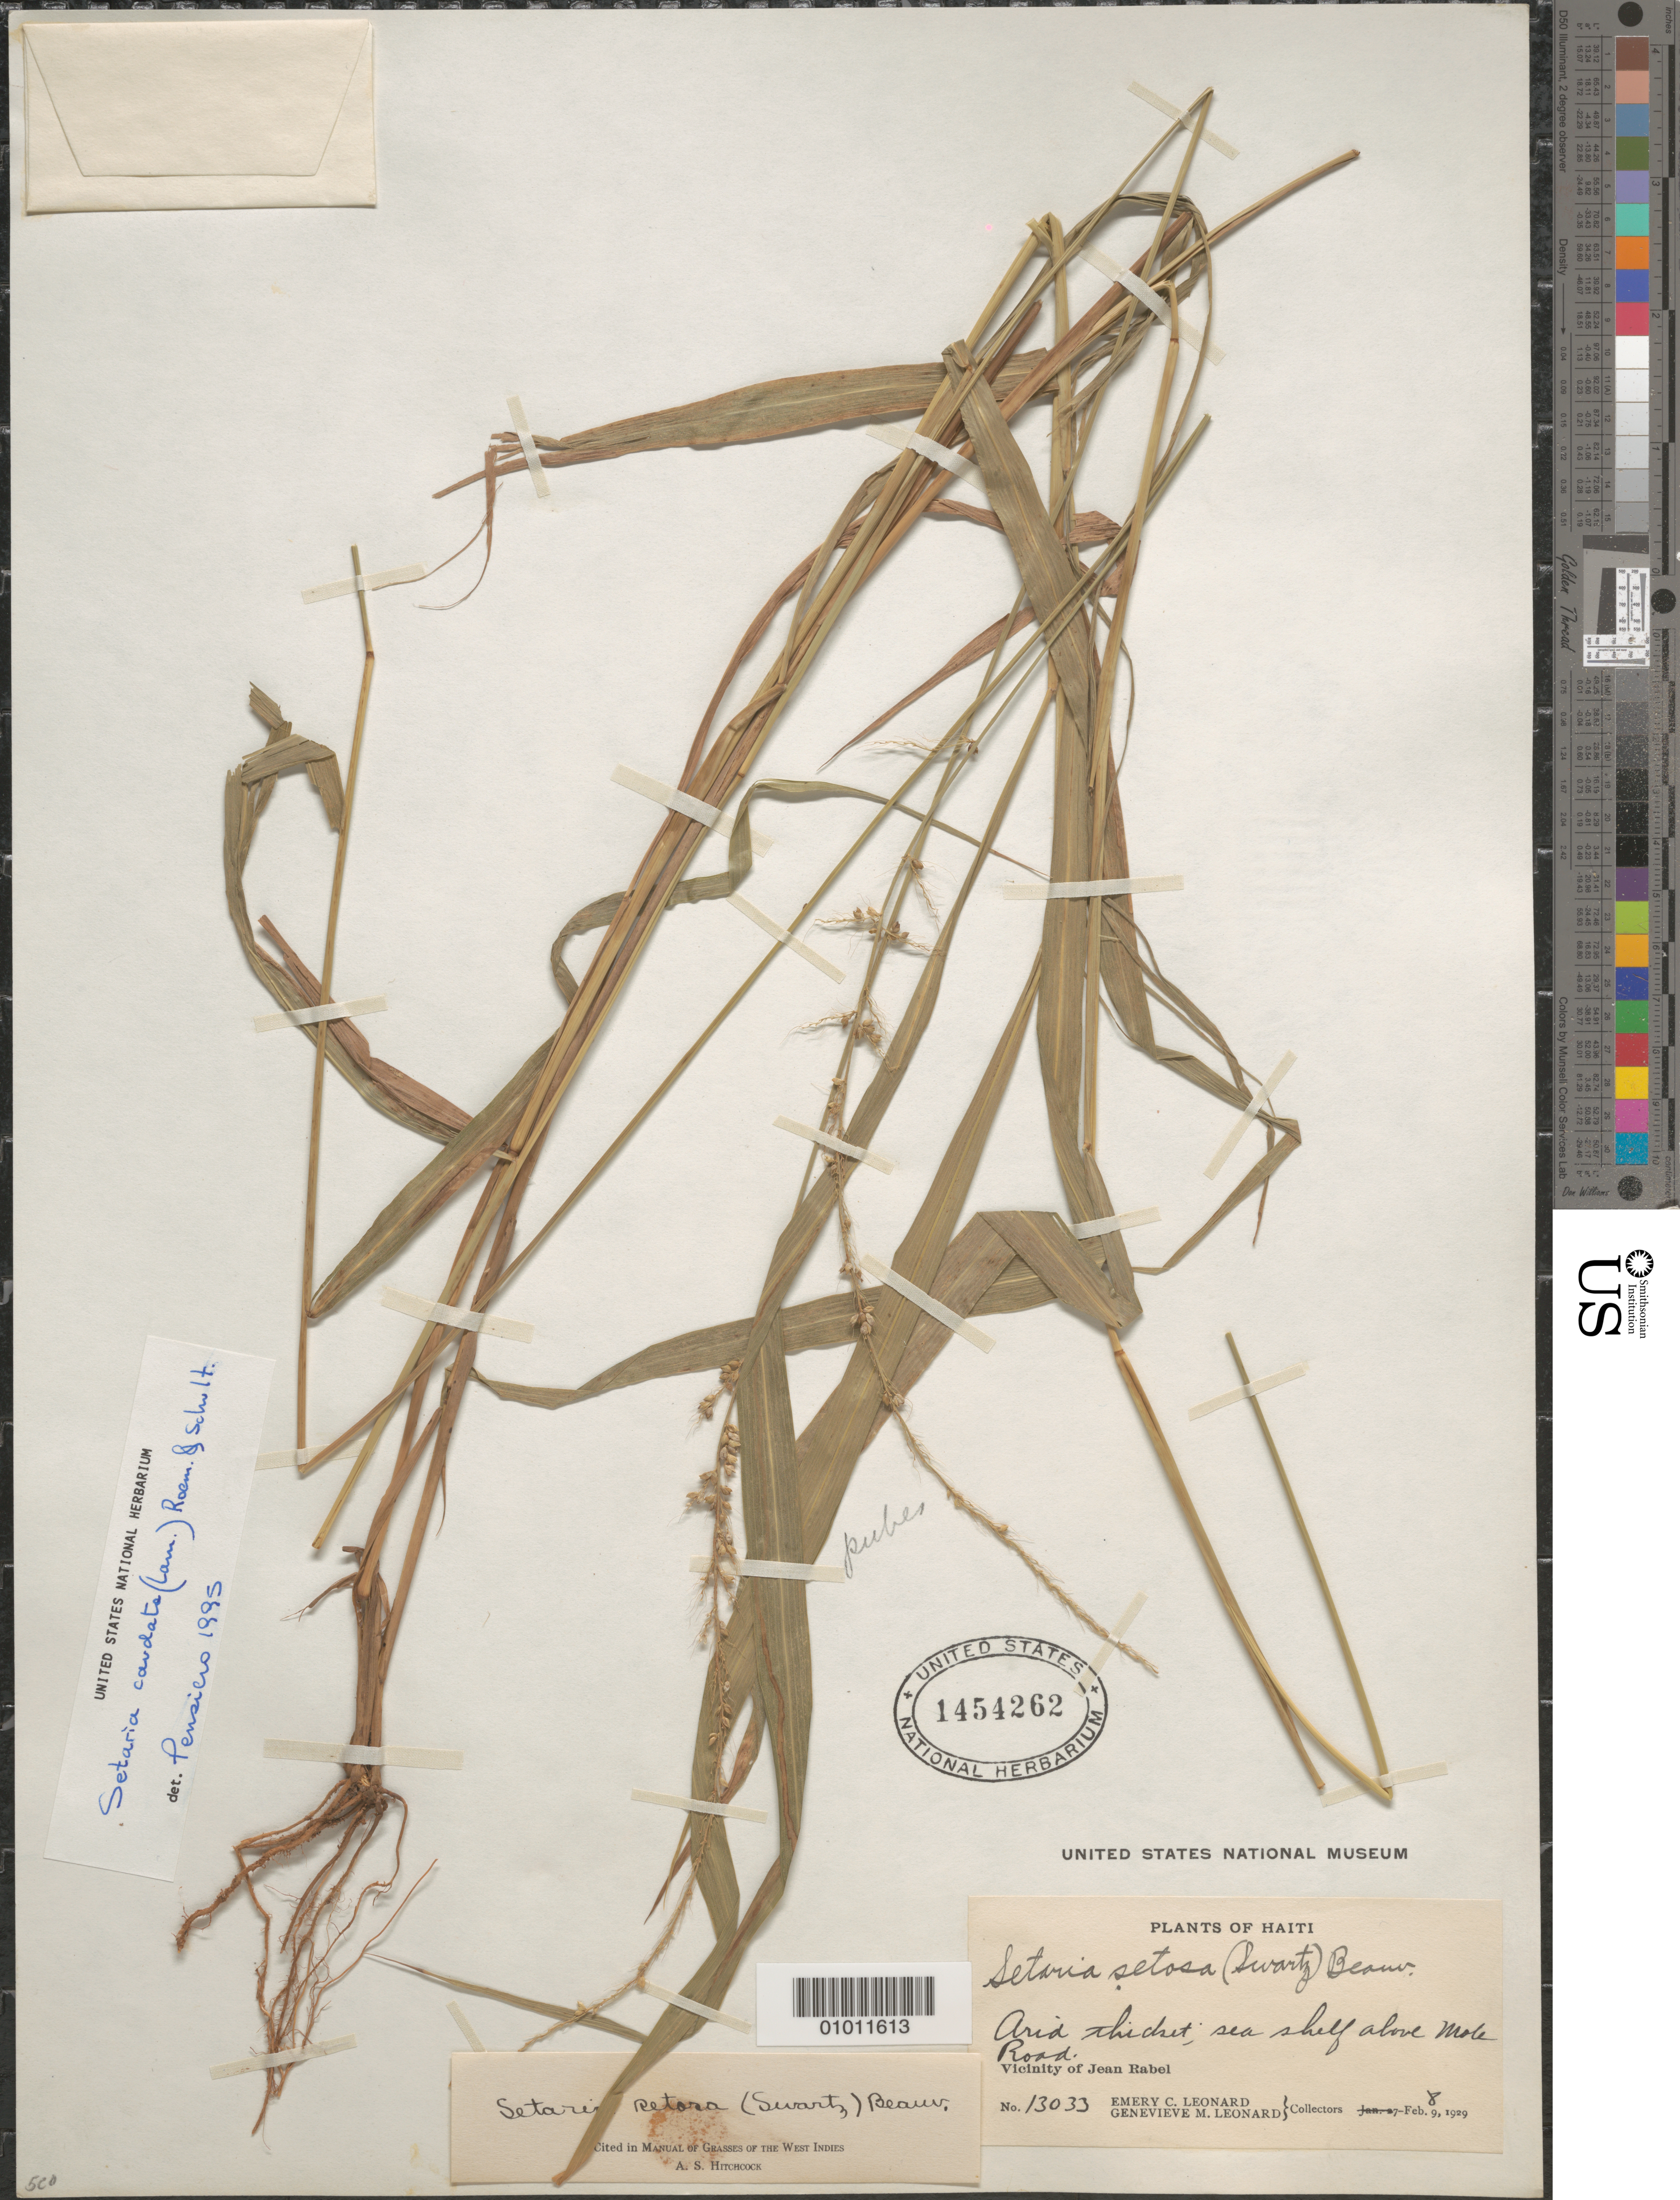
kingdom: Plantae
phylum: Tracheophyta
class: Liliopsida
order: Poales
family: Poaceae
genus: Setaria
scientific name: Setaria setosa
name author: (Sw.) P. Beauv.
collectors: E. C. Leonard & G. M. Leonard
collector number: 13033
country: Haiti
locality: Vicinity of Jean Rabel, sea shelf above Mole Road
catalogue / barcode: US 1454262